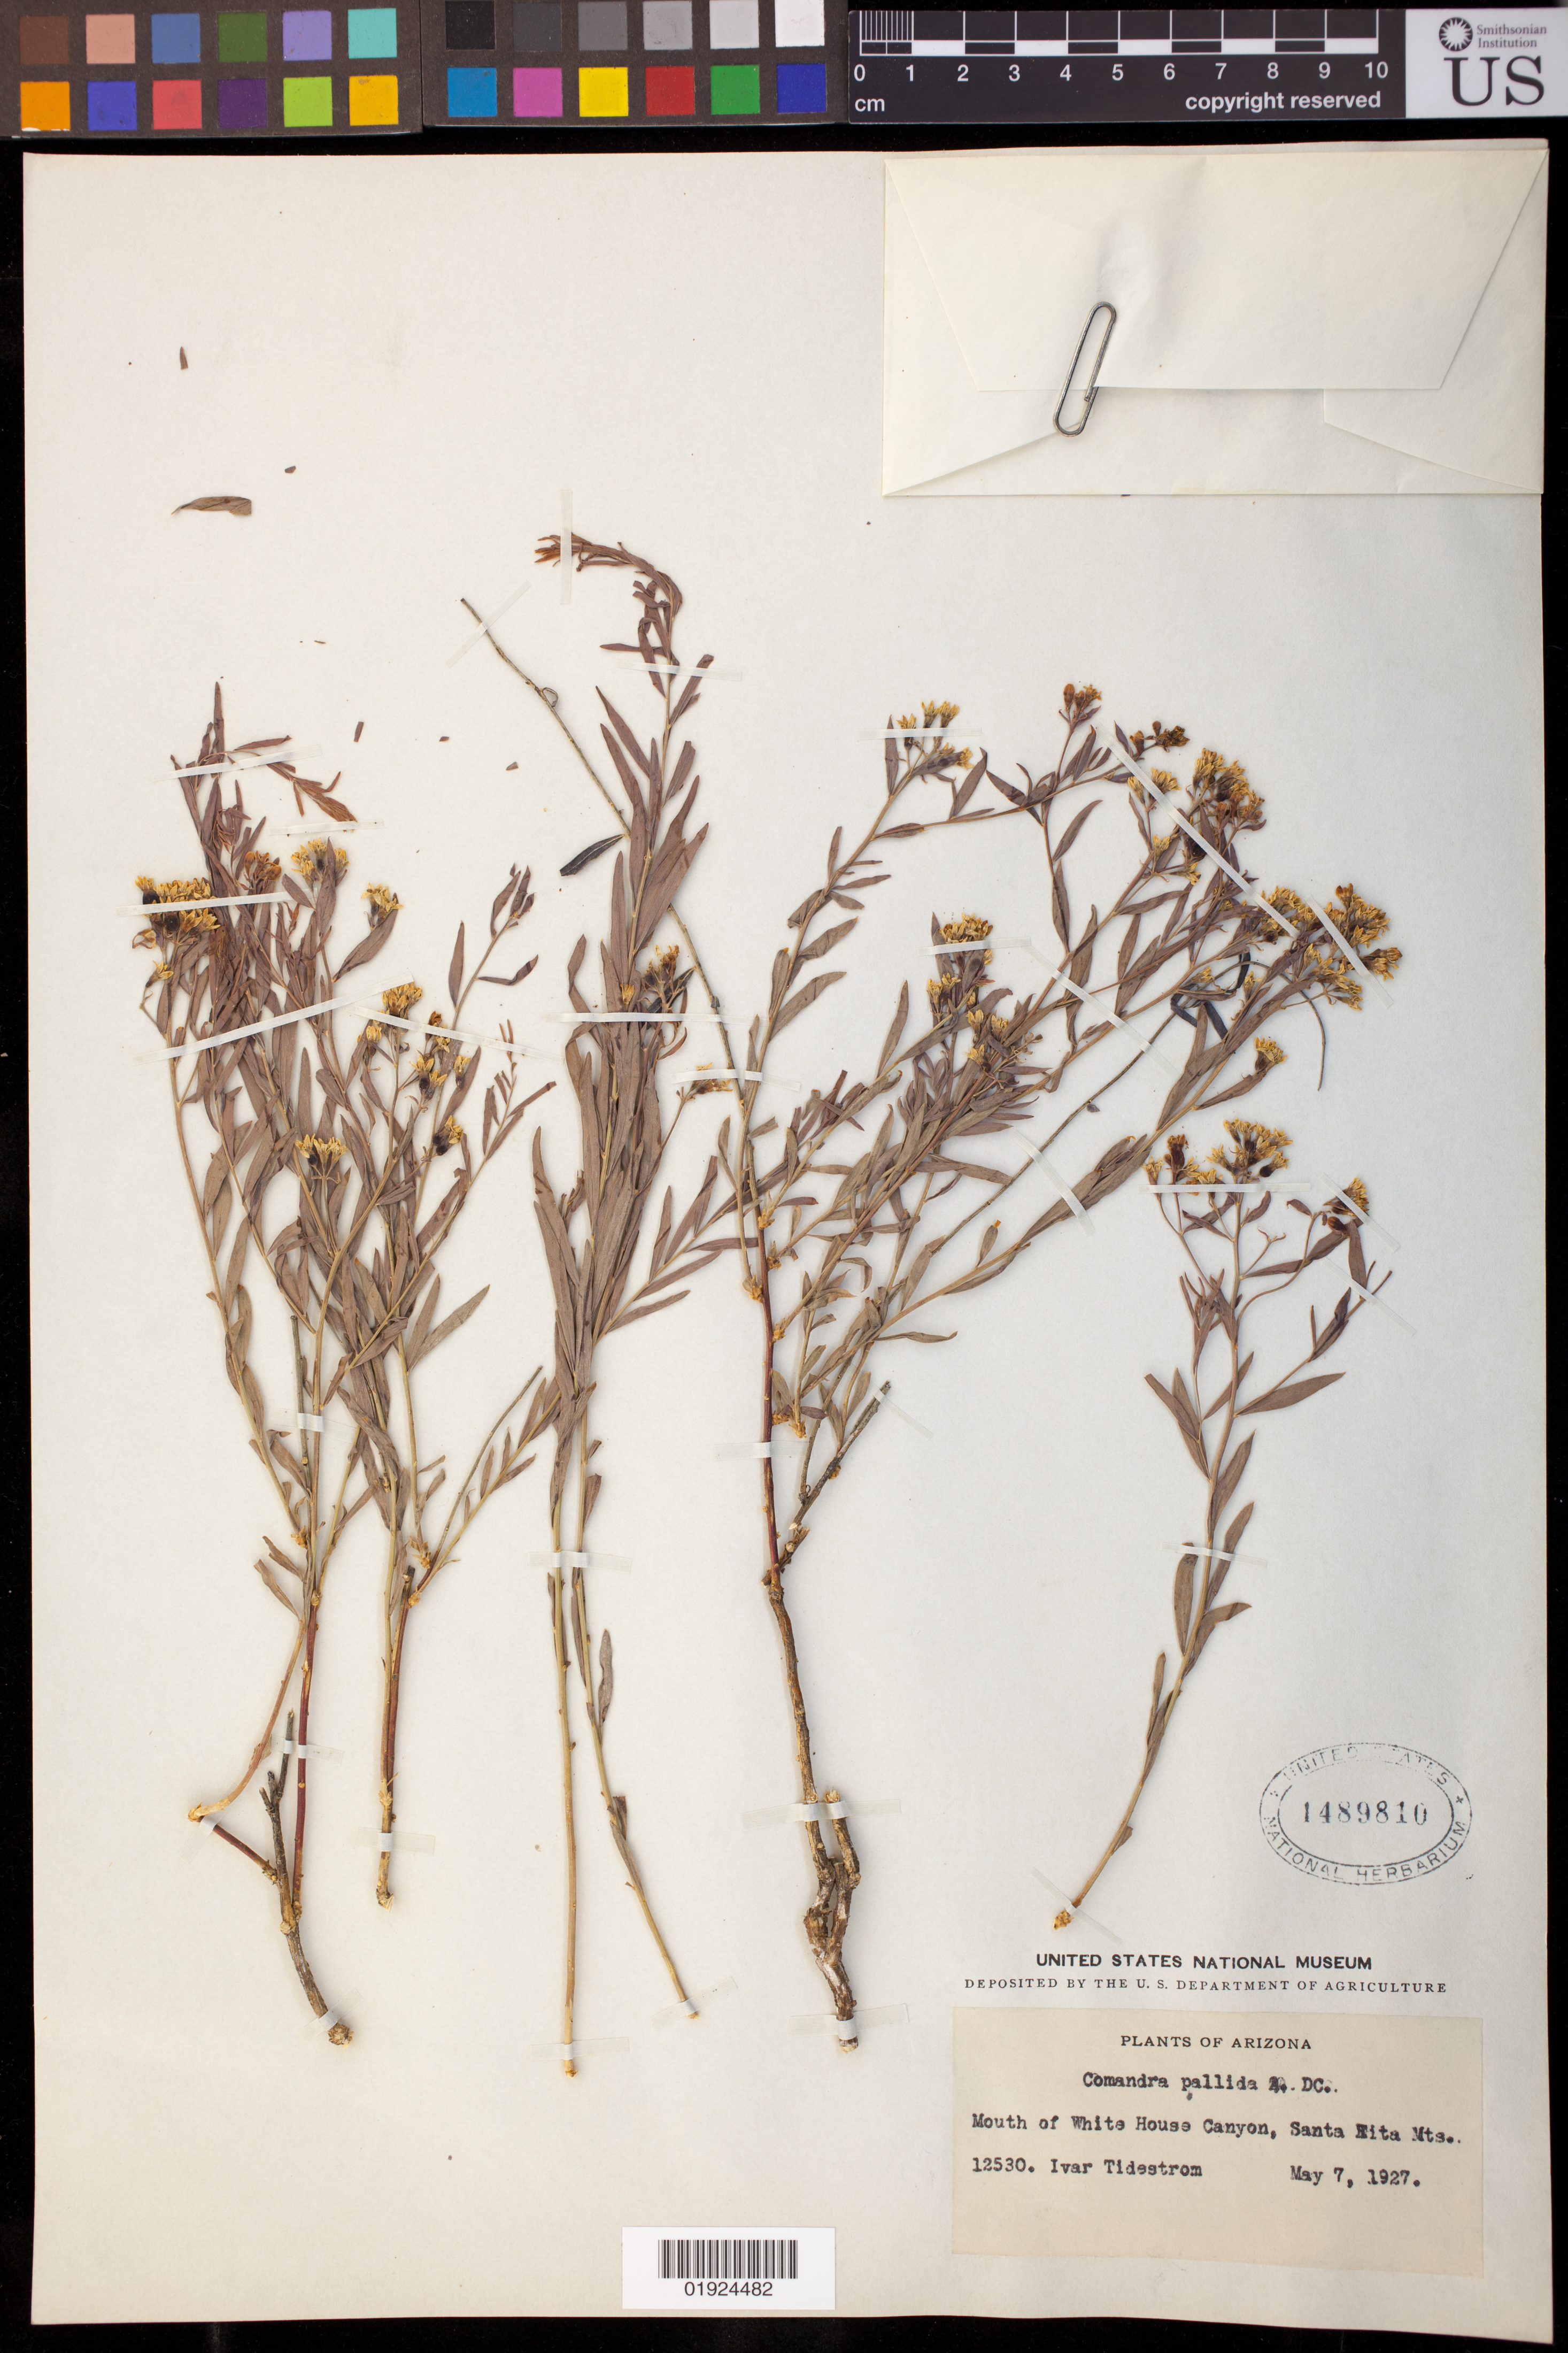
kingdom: Plantae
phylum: Tracheophyta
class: Magnoliopsida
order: Santalales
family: Comandraceae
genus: Comandra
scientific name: Comandra pallida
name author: A. DC.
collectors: I. F. Tidestrom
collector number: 12530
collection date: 1927-05-07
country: United States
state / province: Arizona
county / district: Santa Cruz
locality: Mouth of White House Canyon, Santa Rita Mts.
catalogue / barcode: US 1489810